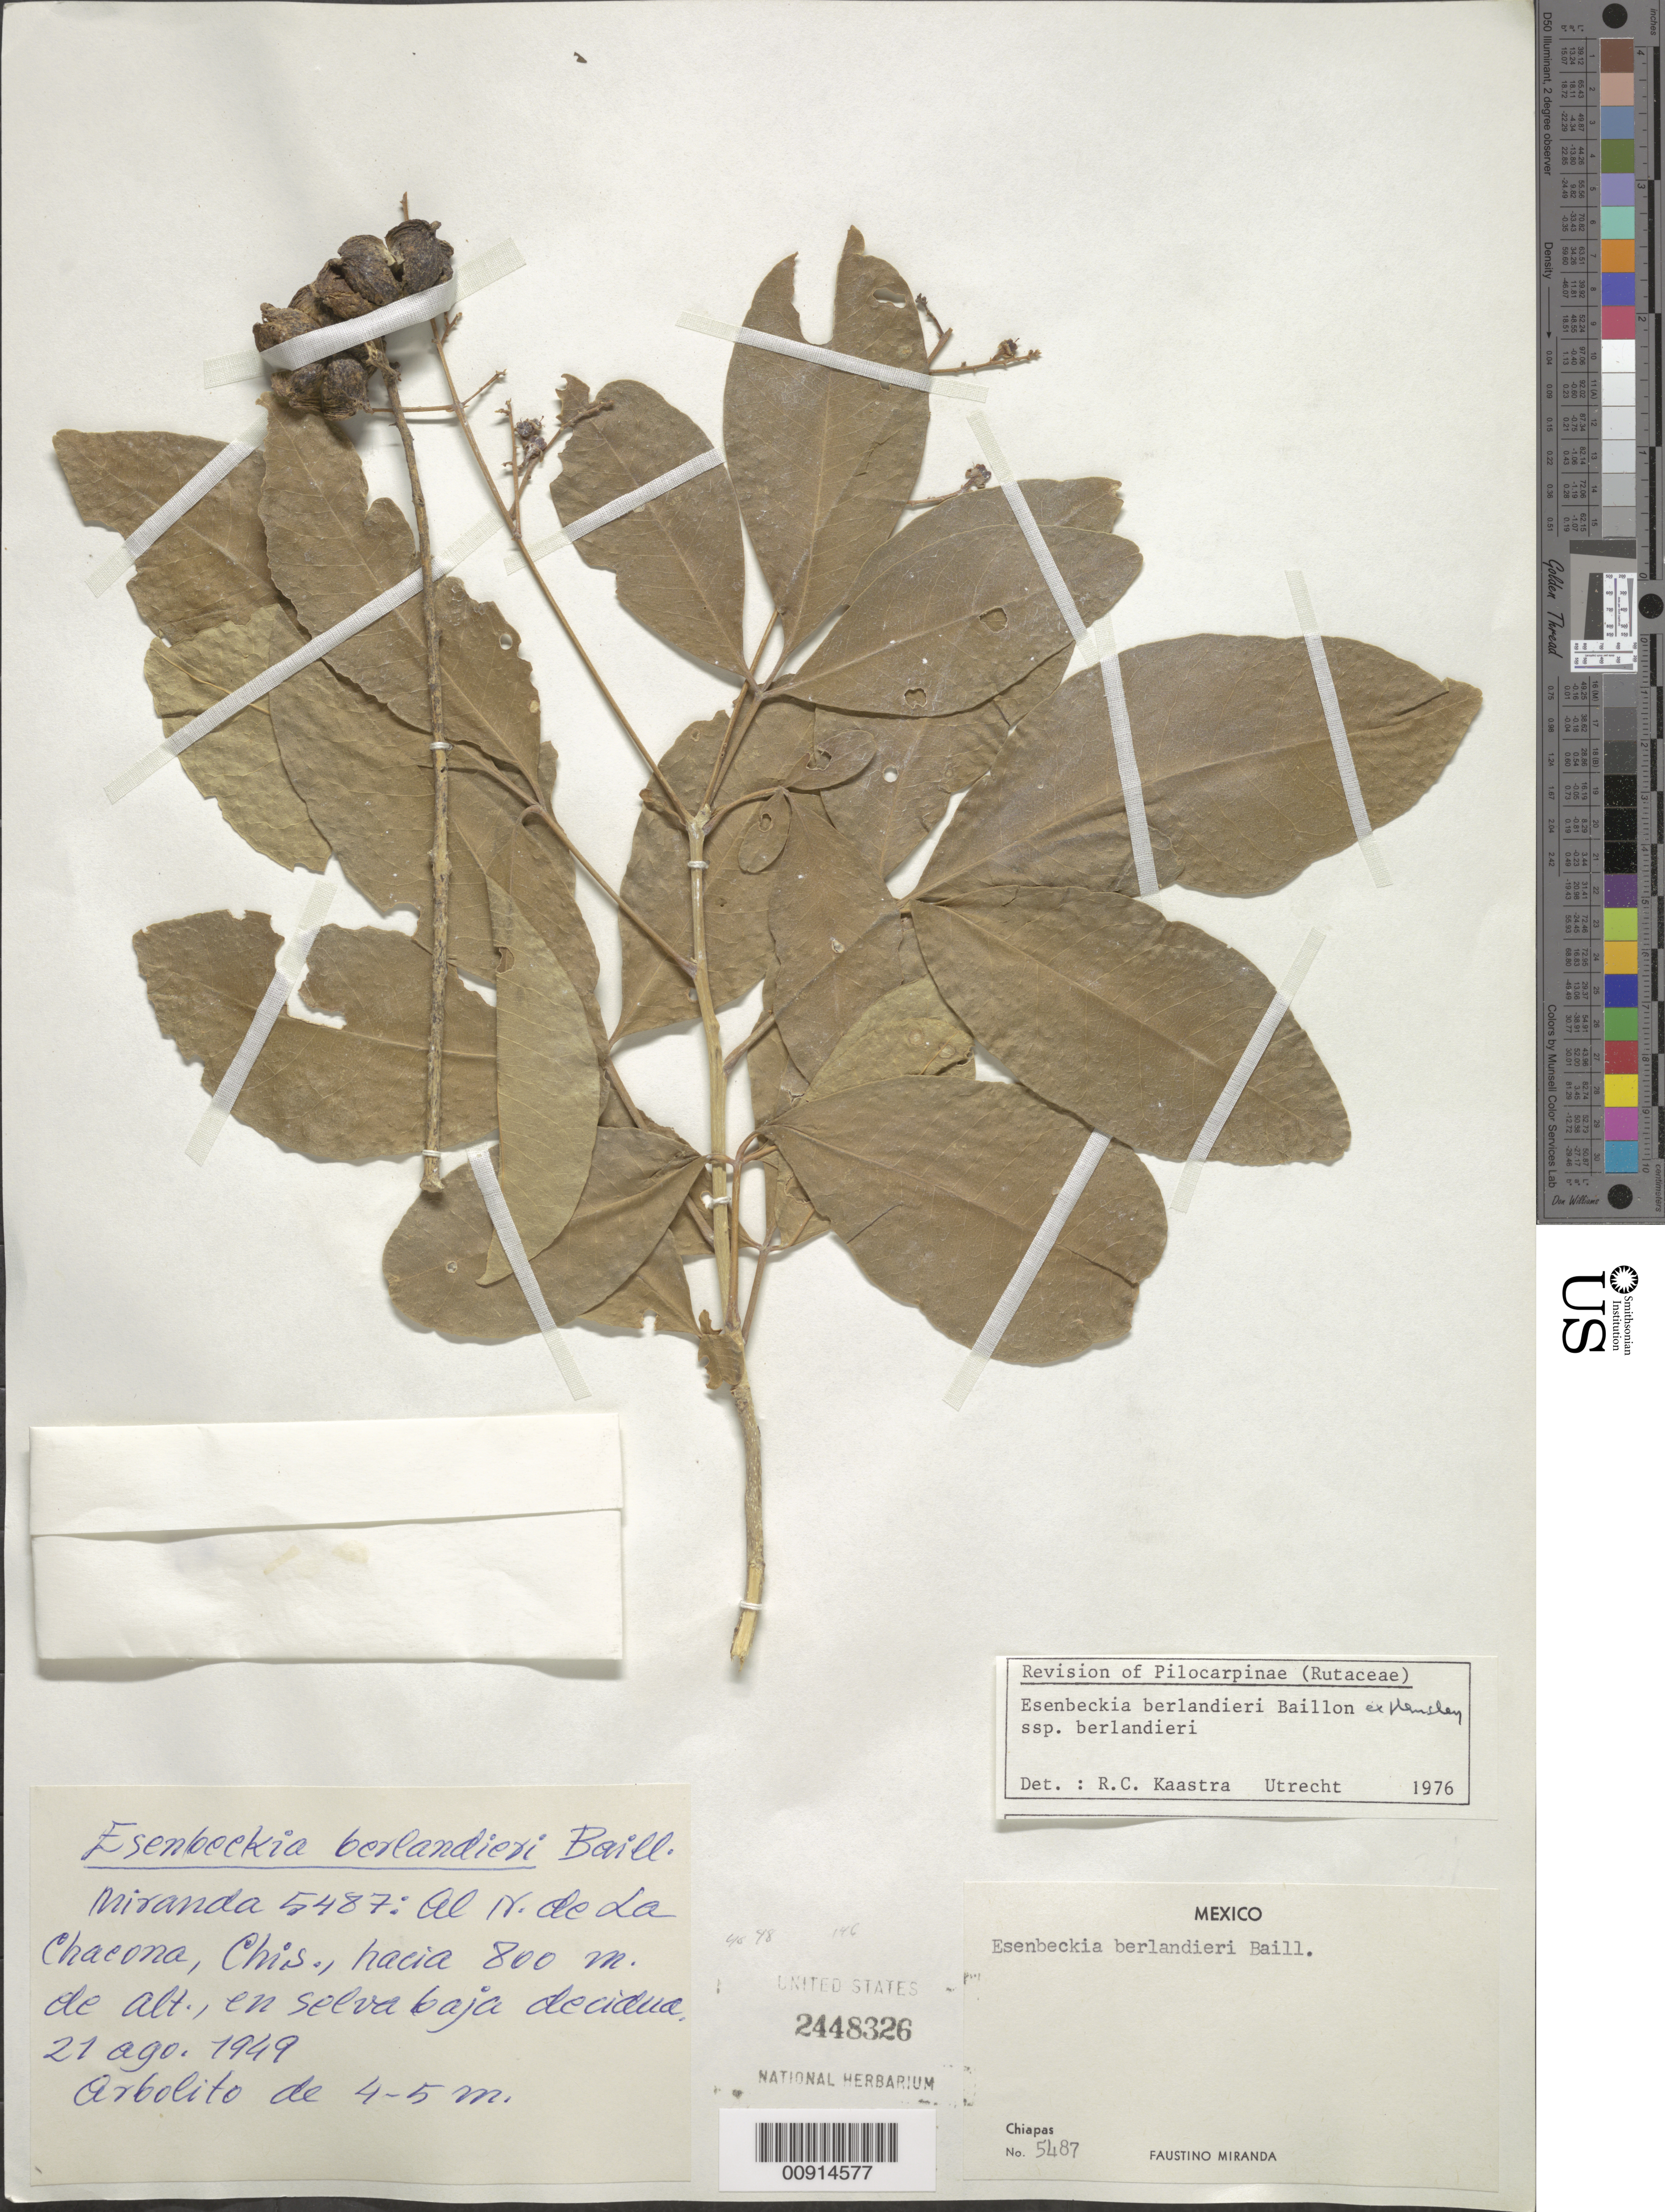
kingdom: Plantae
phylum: Tracheophyta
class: Magnoliopsida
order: Sapindales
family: Rutaceae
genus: Esenbeckia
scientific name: Esenbeckia berlandieri subsp. berlandieri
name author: Baill. ex Hemsl.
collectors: Miranda G., F.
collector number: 5487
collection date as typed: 21 Aug 1949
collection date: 1949-08-21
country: Mexico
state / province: Chiapas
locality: Al N de La Chacona, Chiapas.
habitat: En selva baja decidua.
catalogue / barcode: US 2448326